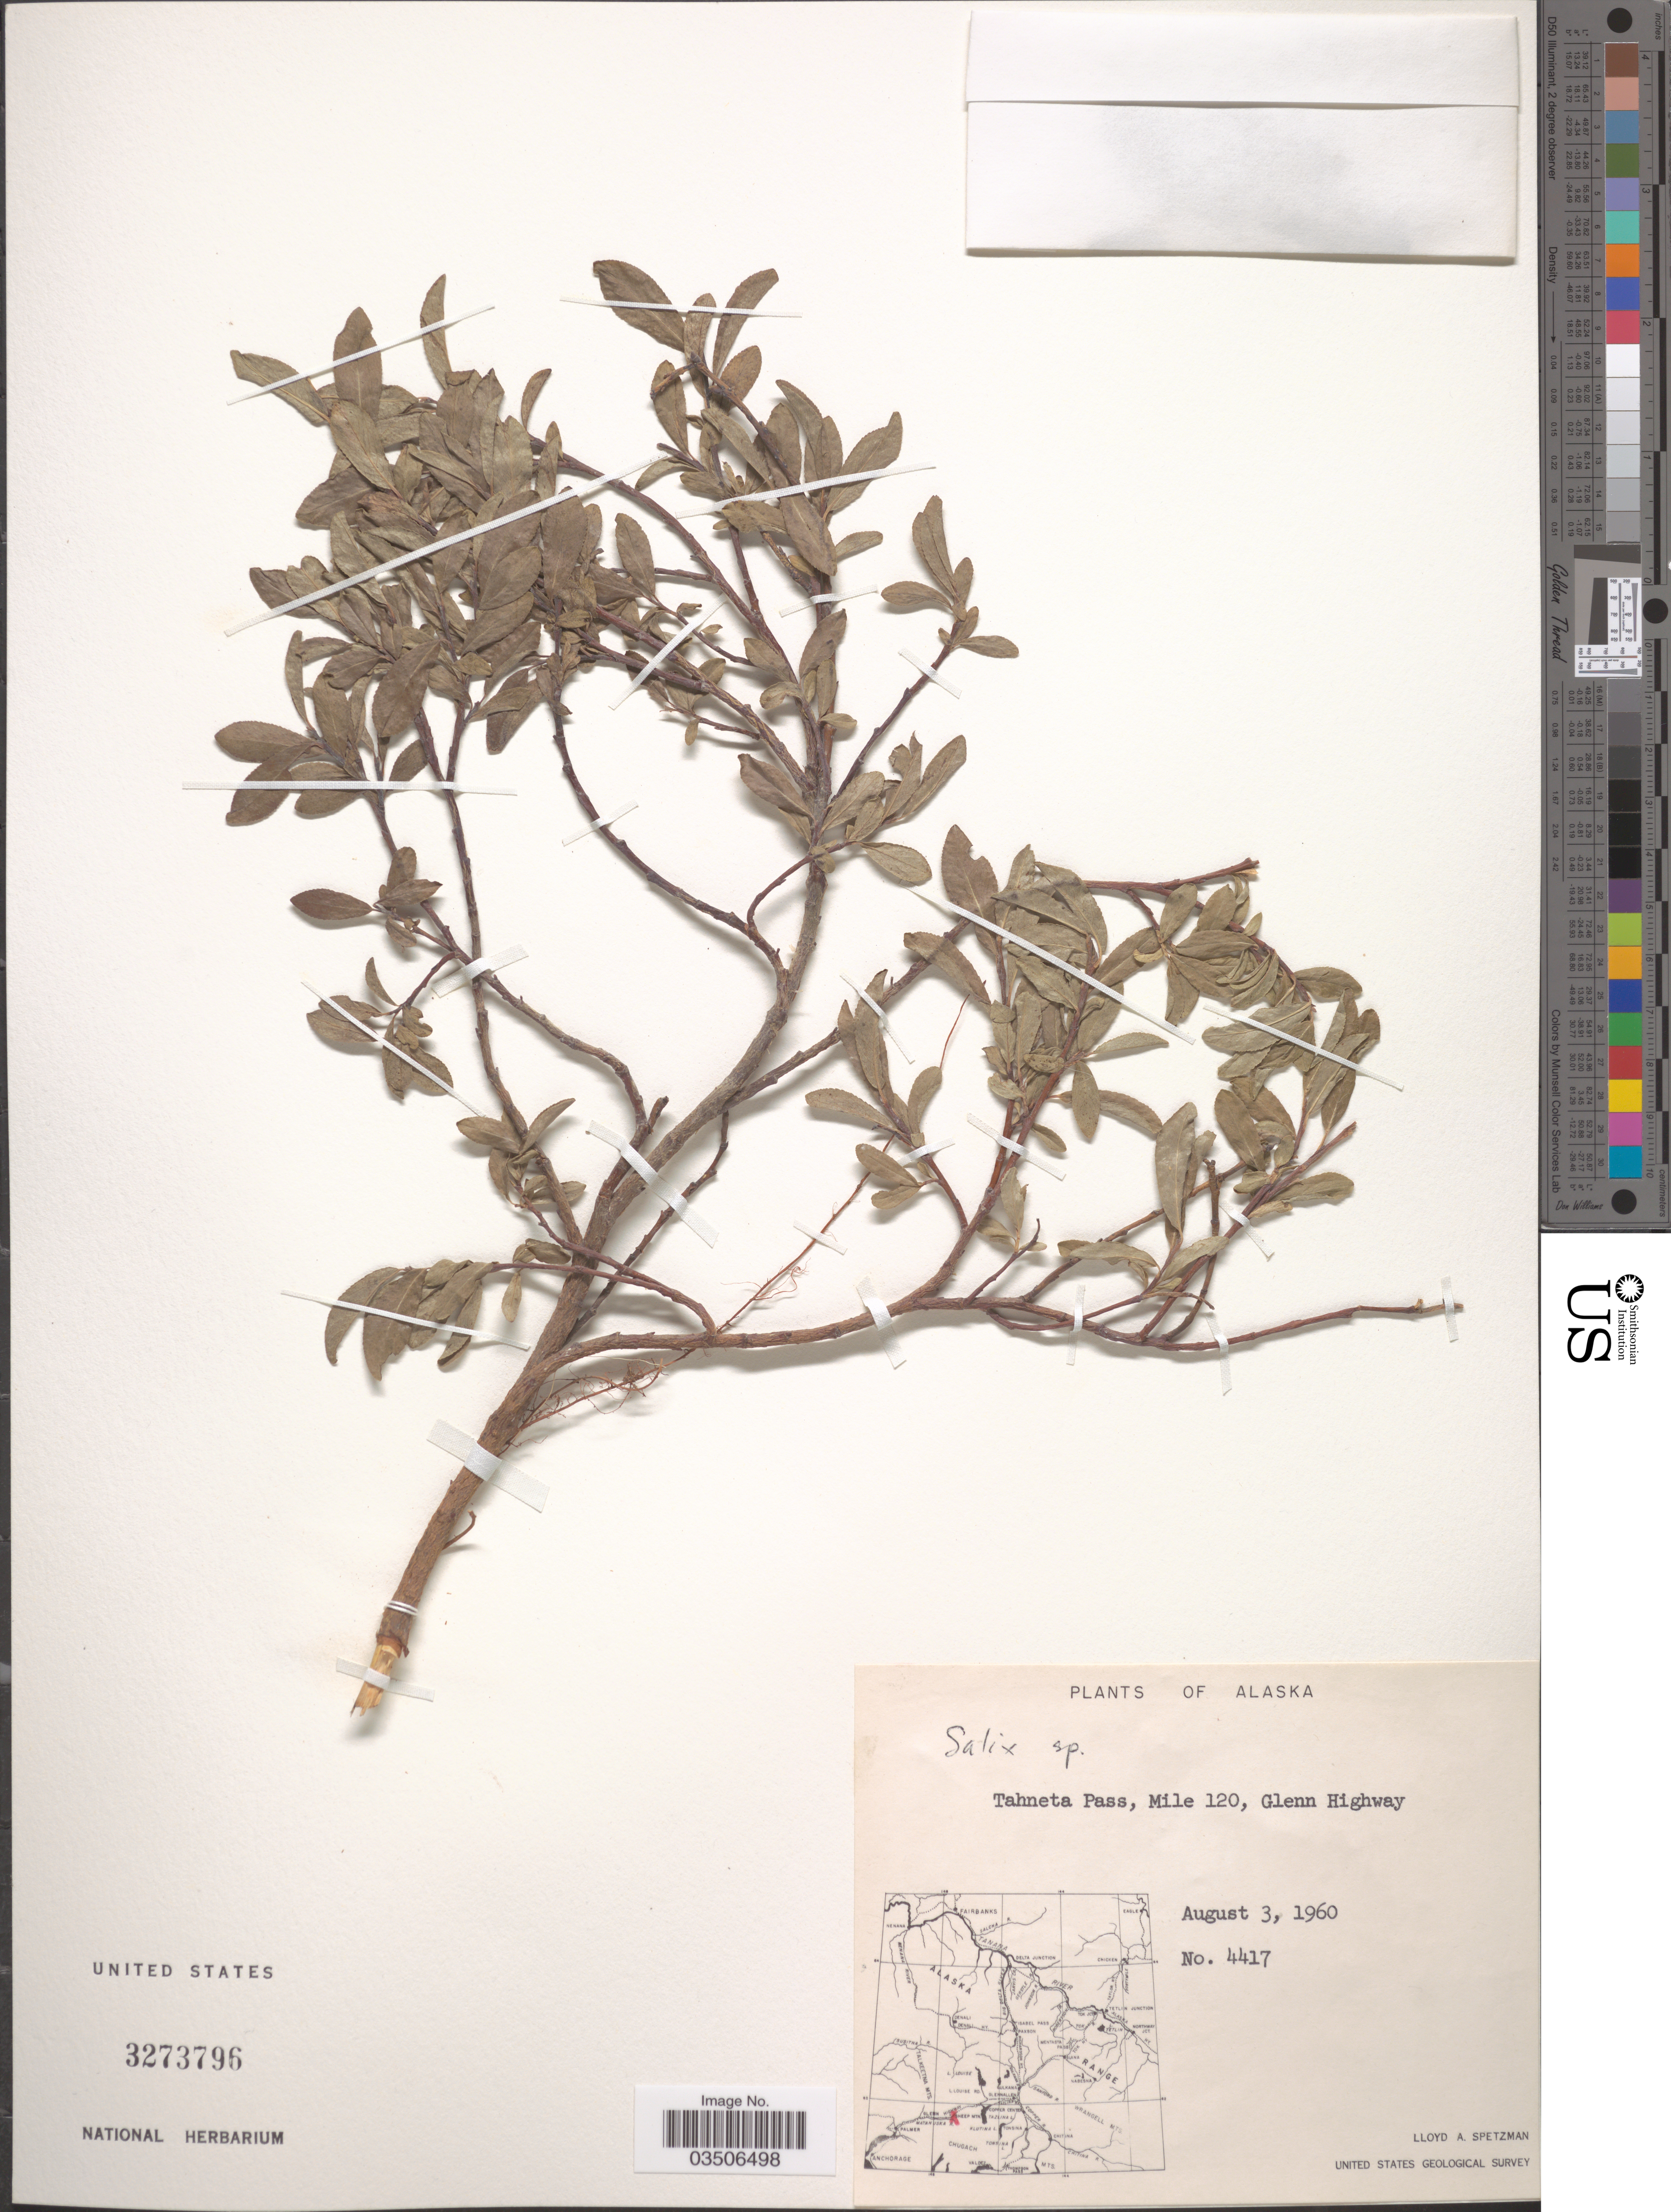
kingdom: Plantae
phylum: Tracheophyta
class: Magnoliopsida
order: Malpighiales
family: Salicaceae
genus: Salix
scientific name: Salix cordata x S. sericea Marshall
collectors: L. Spetzman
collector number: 4417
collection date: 1960-08-03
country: United States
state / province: Alaska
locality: Tahneta Pass, Mile 120, Glenn Highway.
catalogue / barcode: US 3273796